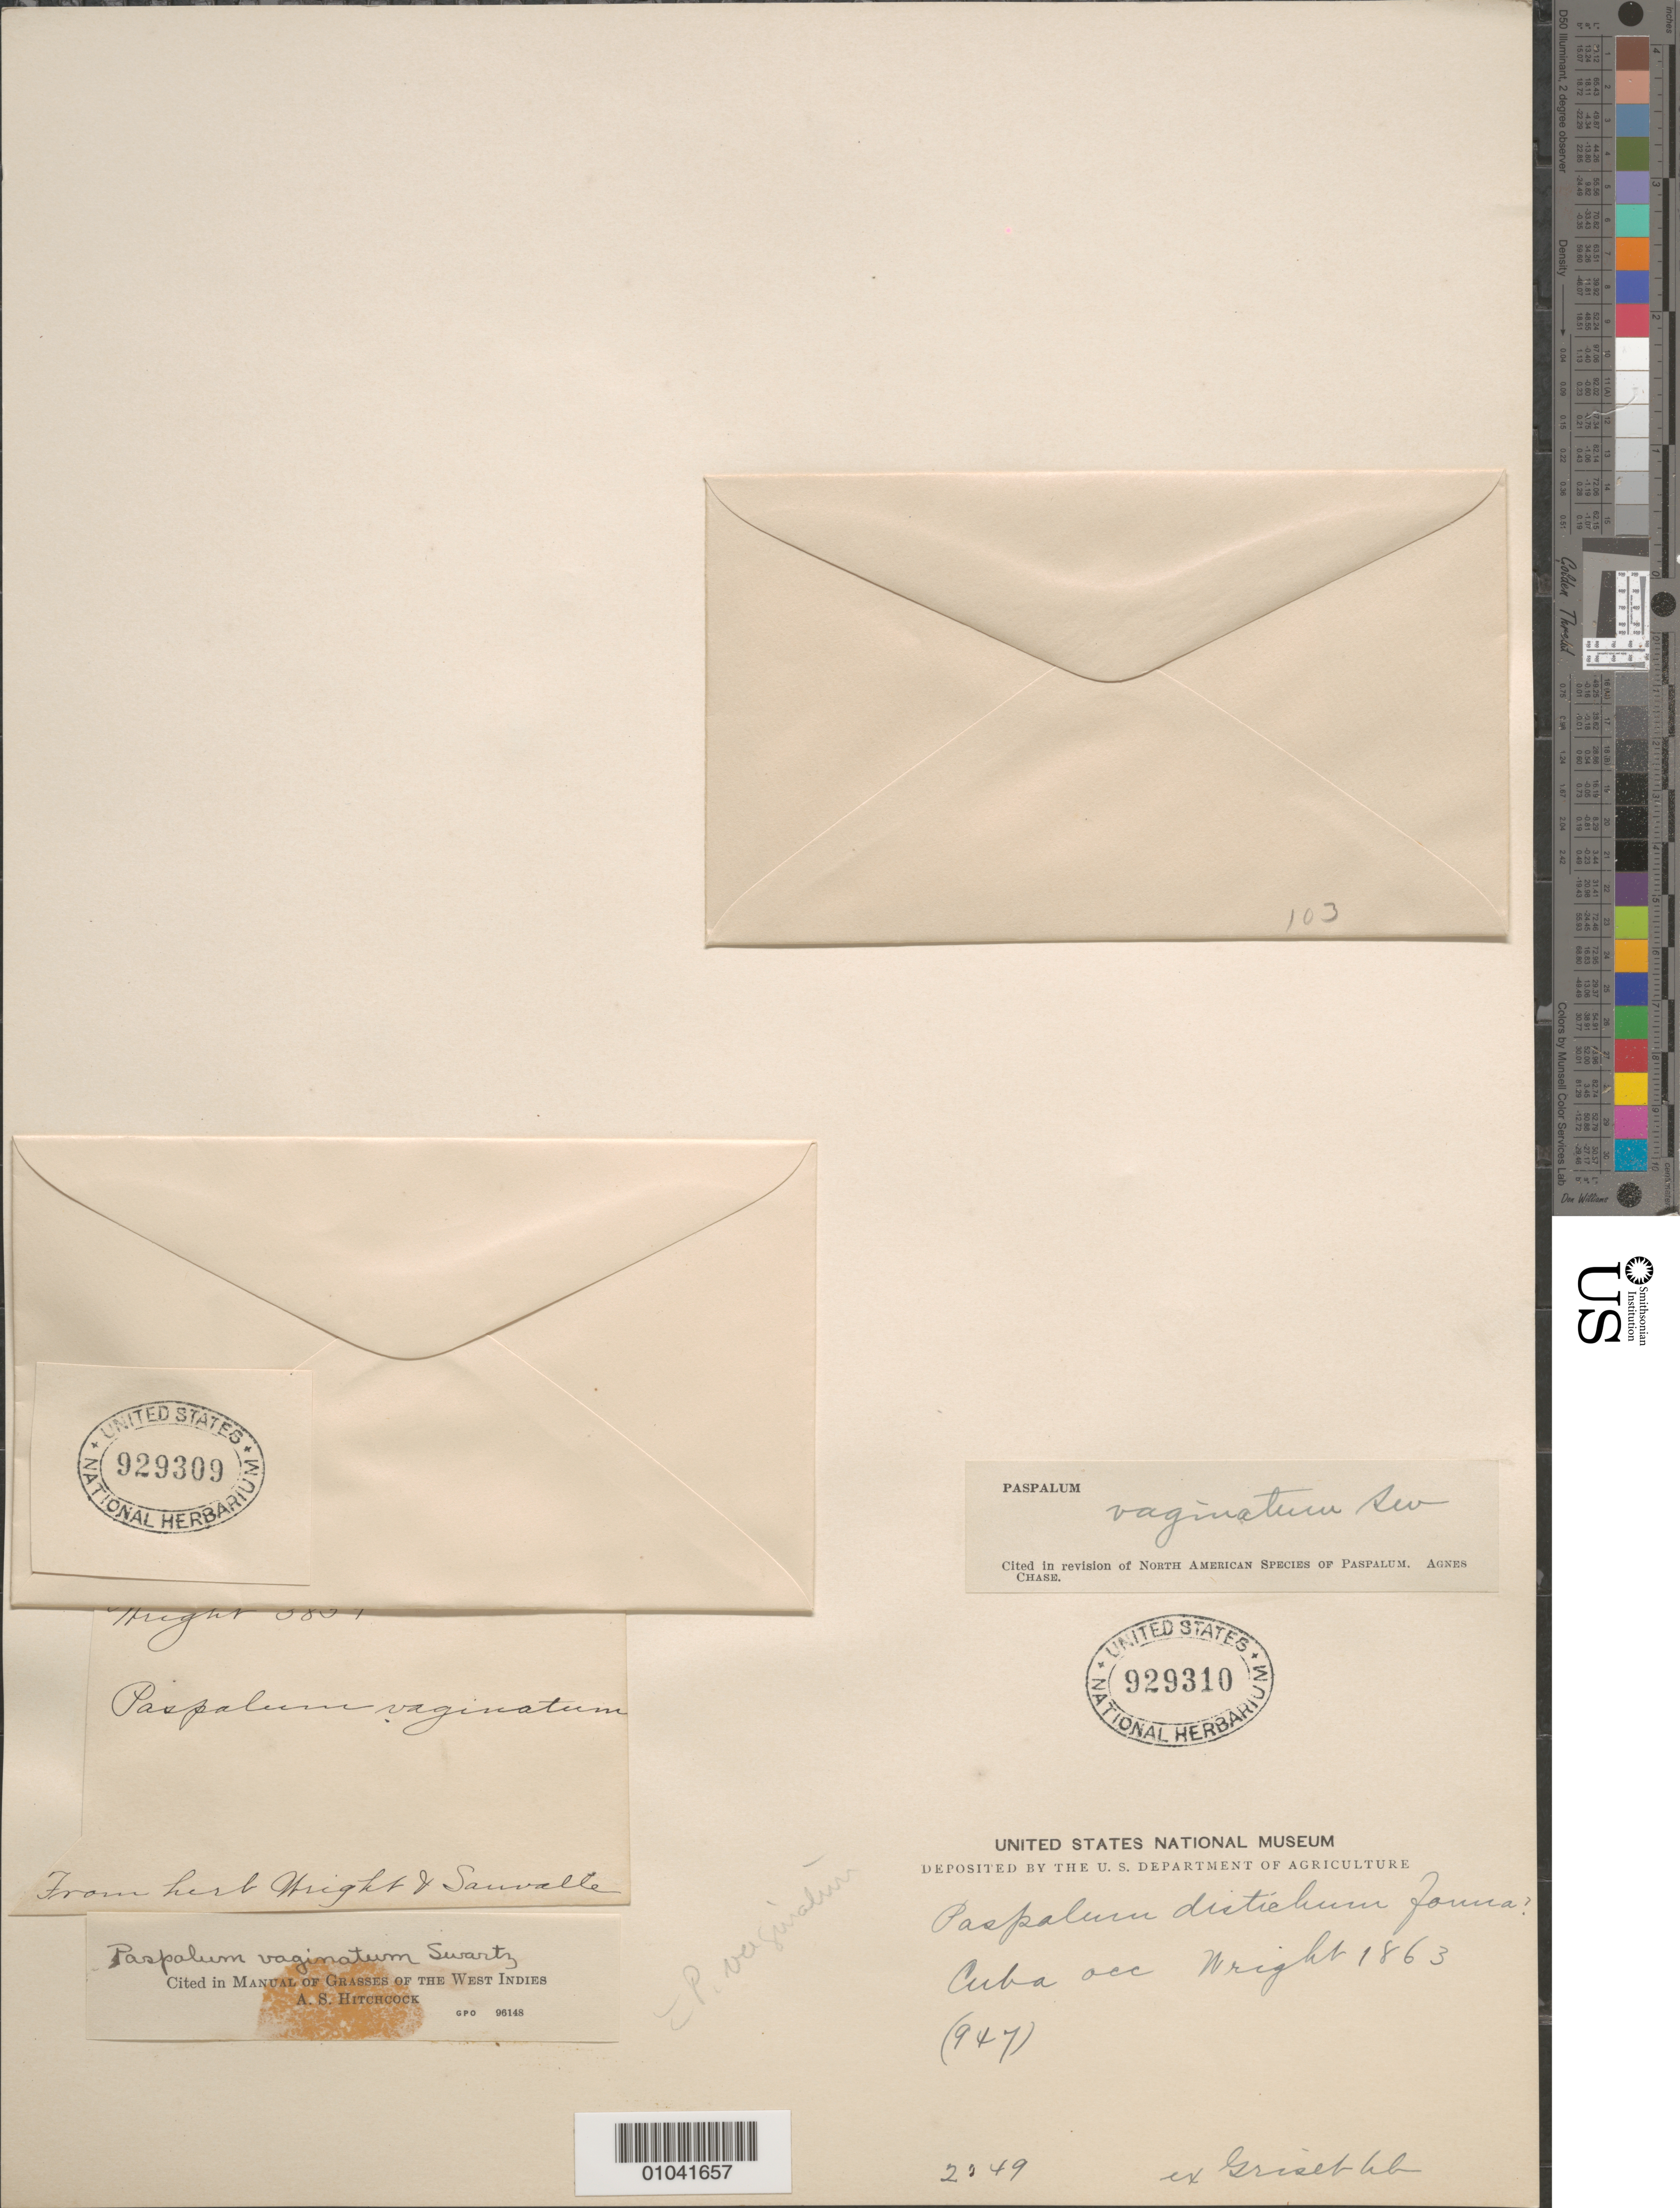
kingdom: Plantae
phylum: Tracheophyta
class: Liliopsida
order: Poales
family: Poaceae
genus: Paspalum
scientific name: Paspalum vaginatum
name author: Sw.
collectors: C. Wright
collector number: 3854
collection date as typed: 1800 to 1899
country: Cuba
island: Cuba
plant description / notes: Wright 3854 is cited as a syntype of Reimaria oligostachya Munro ex Benth. but see Hitchcock 1908 (Contr. U.S. Natl. Herb. 12:199) who indicates that this is apparently a mixed collection; some duplicates are Reimaria (Reimarochloa) oligostachya while others are Paspalum vaginatum.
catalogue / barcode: US 929309